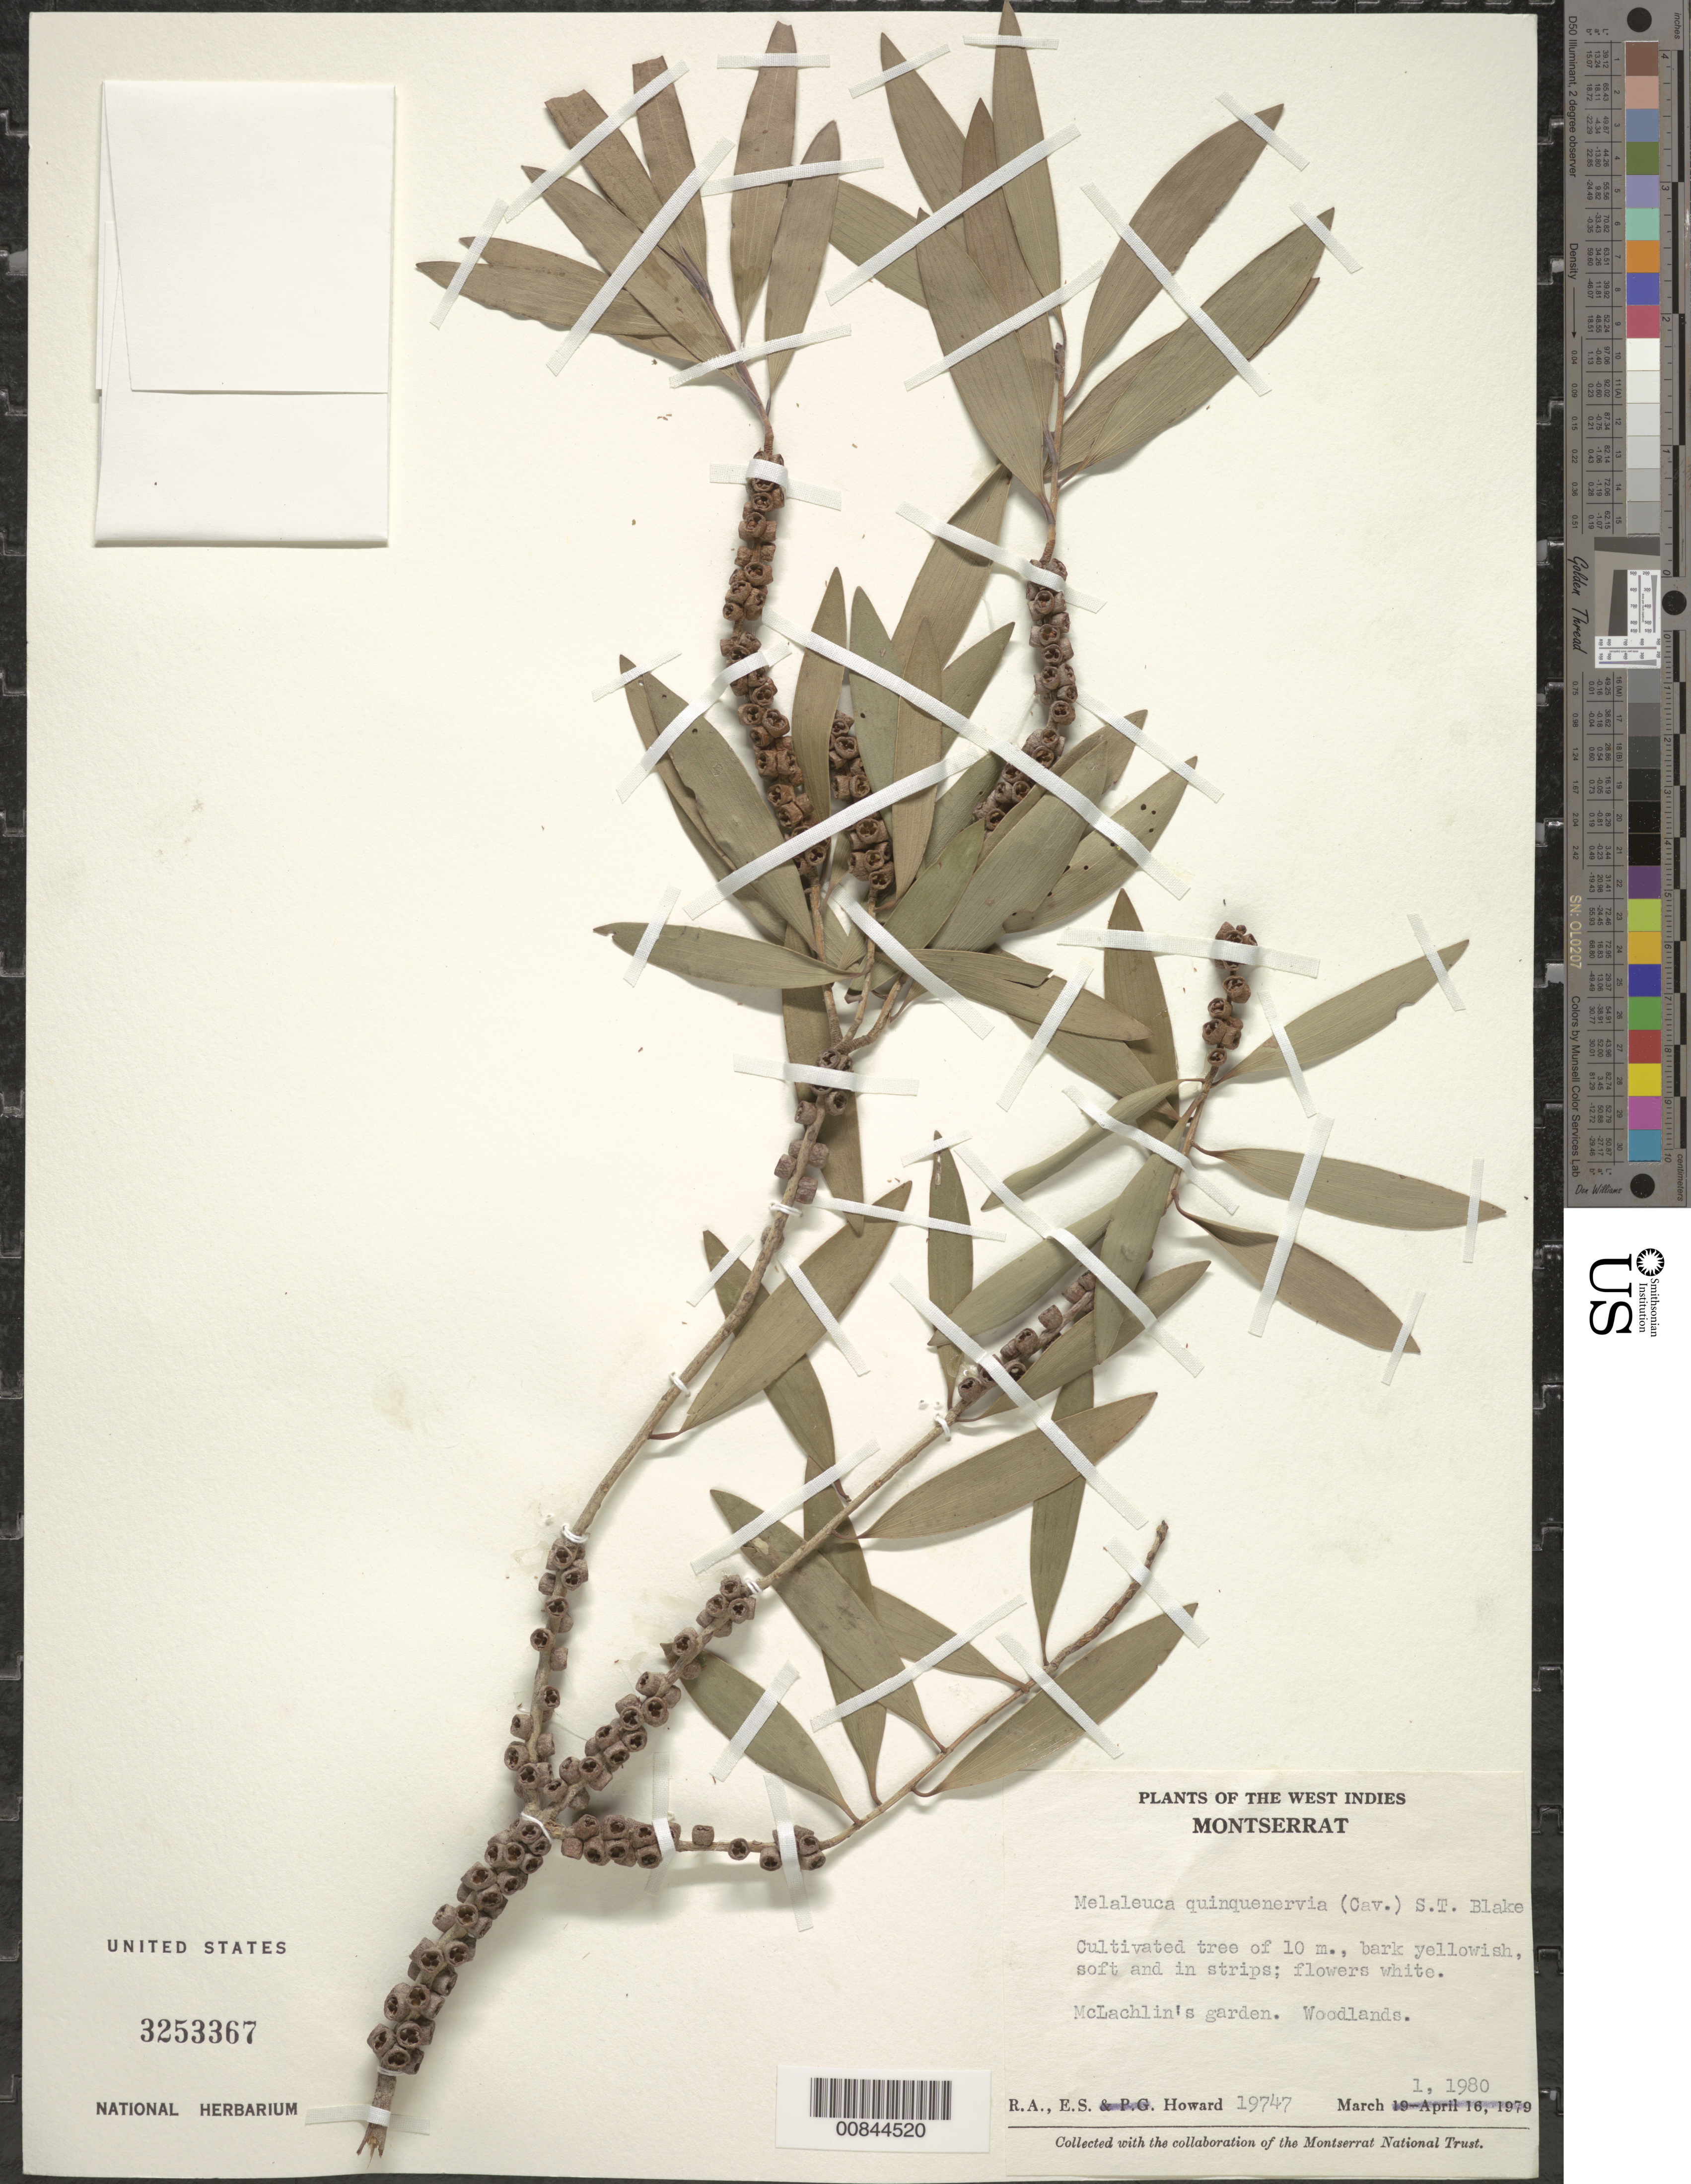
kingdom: Plantae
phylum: Tracheophyta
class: Magnoliopsida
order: Myrtales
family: Myrtaceae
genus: Melaleuca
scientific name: Melaleuca quinquenervia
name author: (Cav.) S.T. Blake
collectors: R. A. Howard & E. S. Howard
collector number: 19747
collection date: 1980-03-01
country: Montserrat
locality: McLachlin's garden.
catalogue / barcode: US 3253367